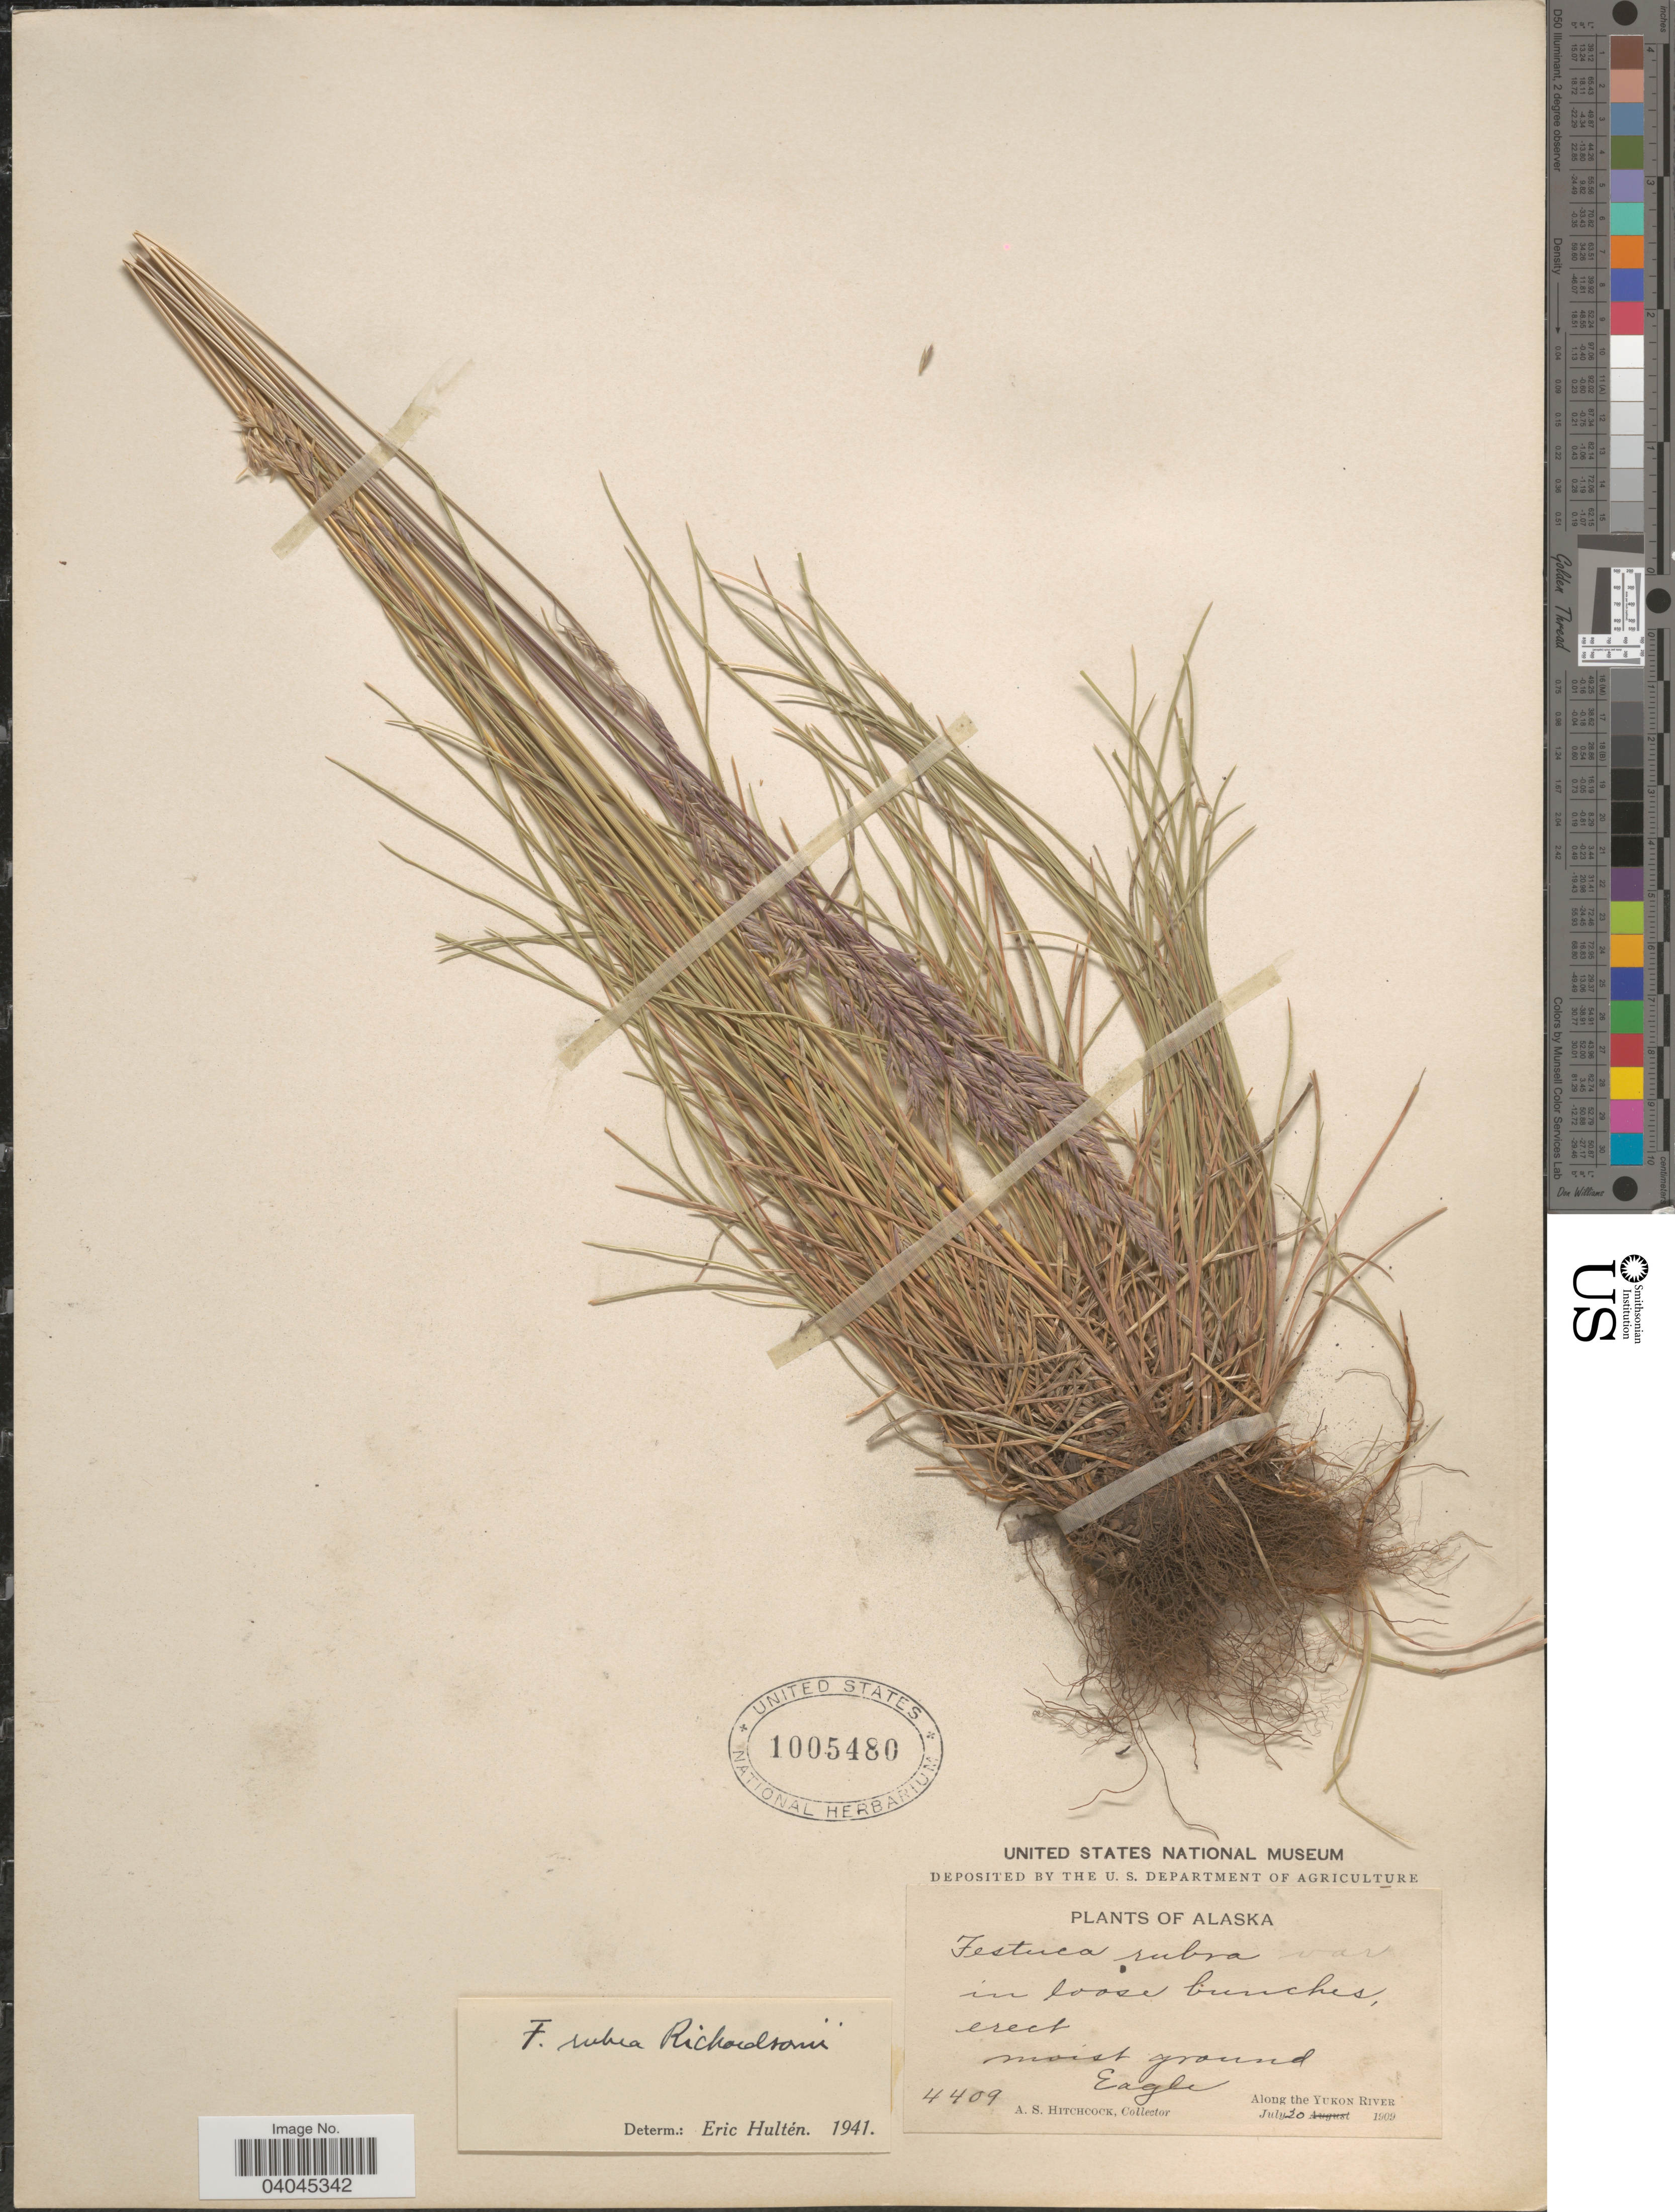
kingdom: Plantae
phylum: Tracheophyta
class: Liliopsida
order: Poales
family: Poaceae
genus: Festuca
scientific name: Festuca rubra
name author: L.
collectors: A. S. Hitchcock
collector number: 4409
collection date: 1909-07-20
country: United States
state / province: Alaska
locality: Eagle. Along the Yukon River.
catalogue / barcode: US 1005480